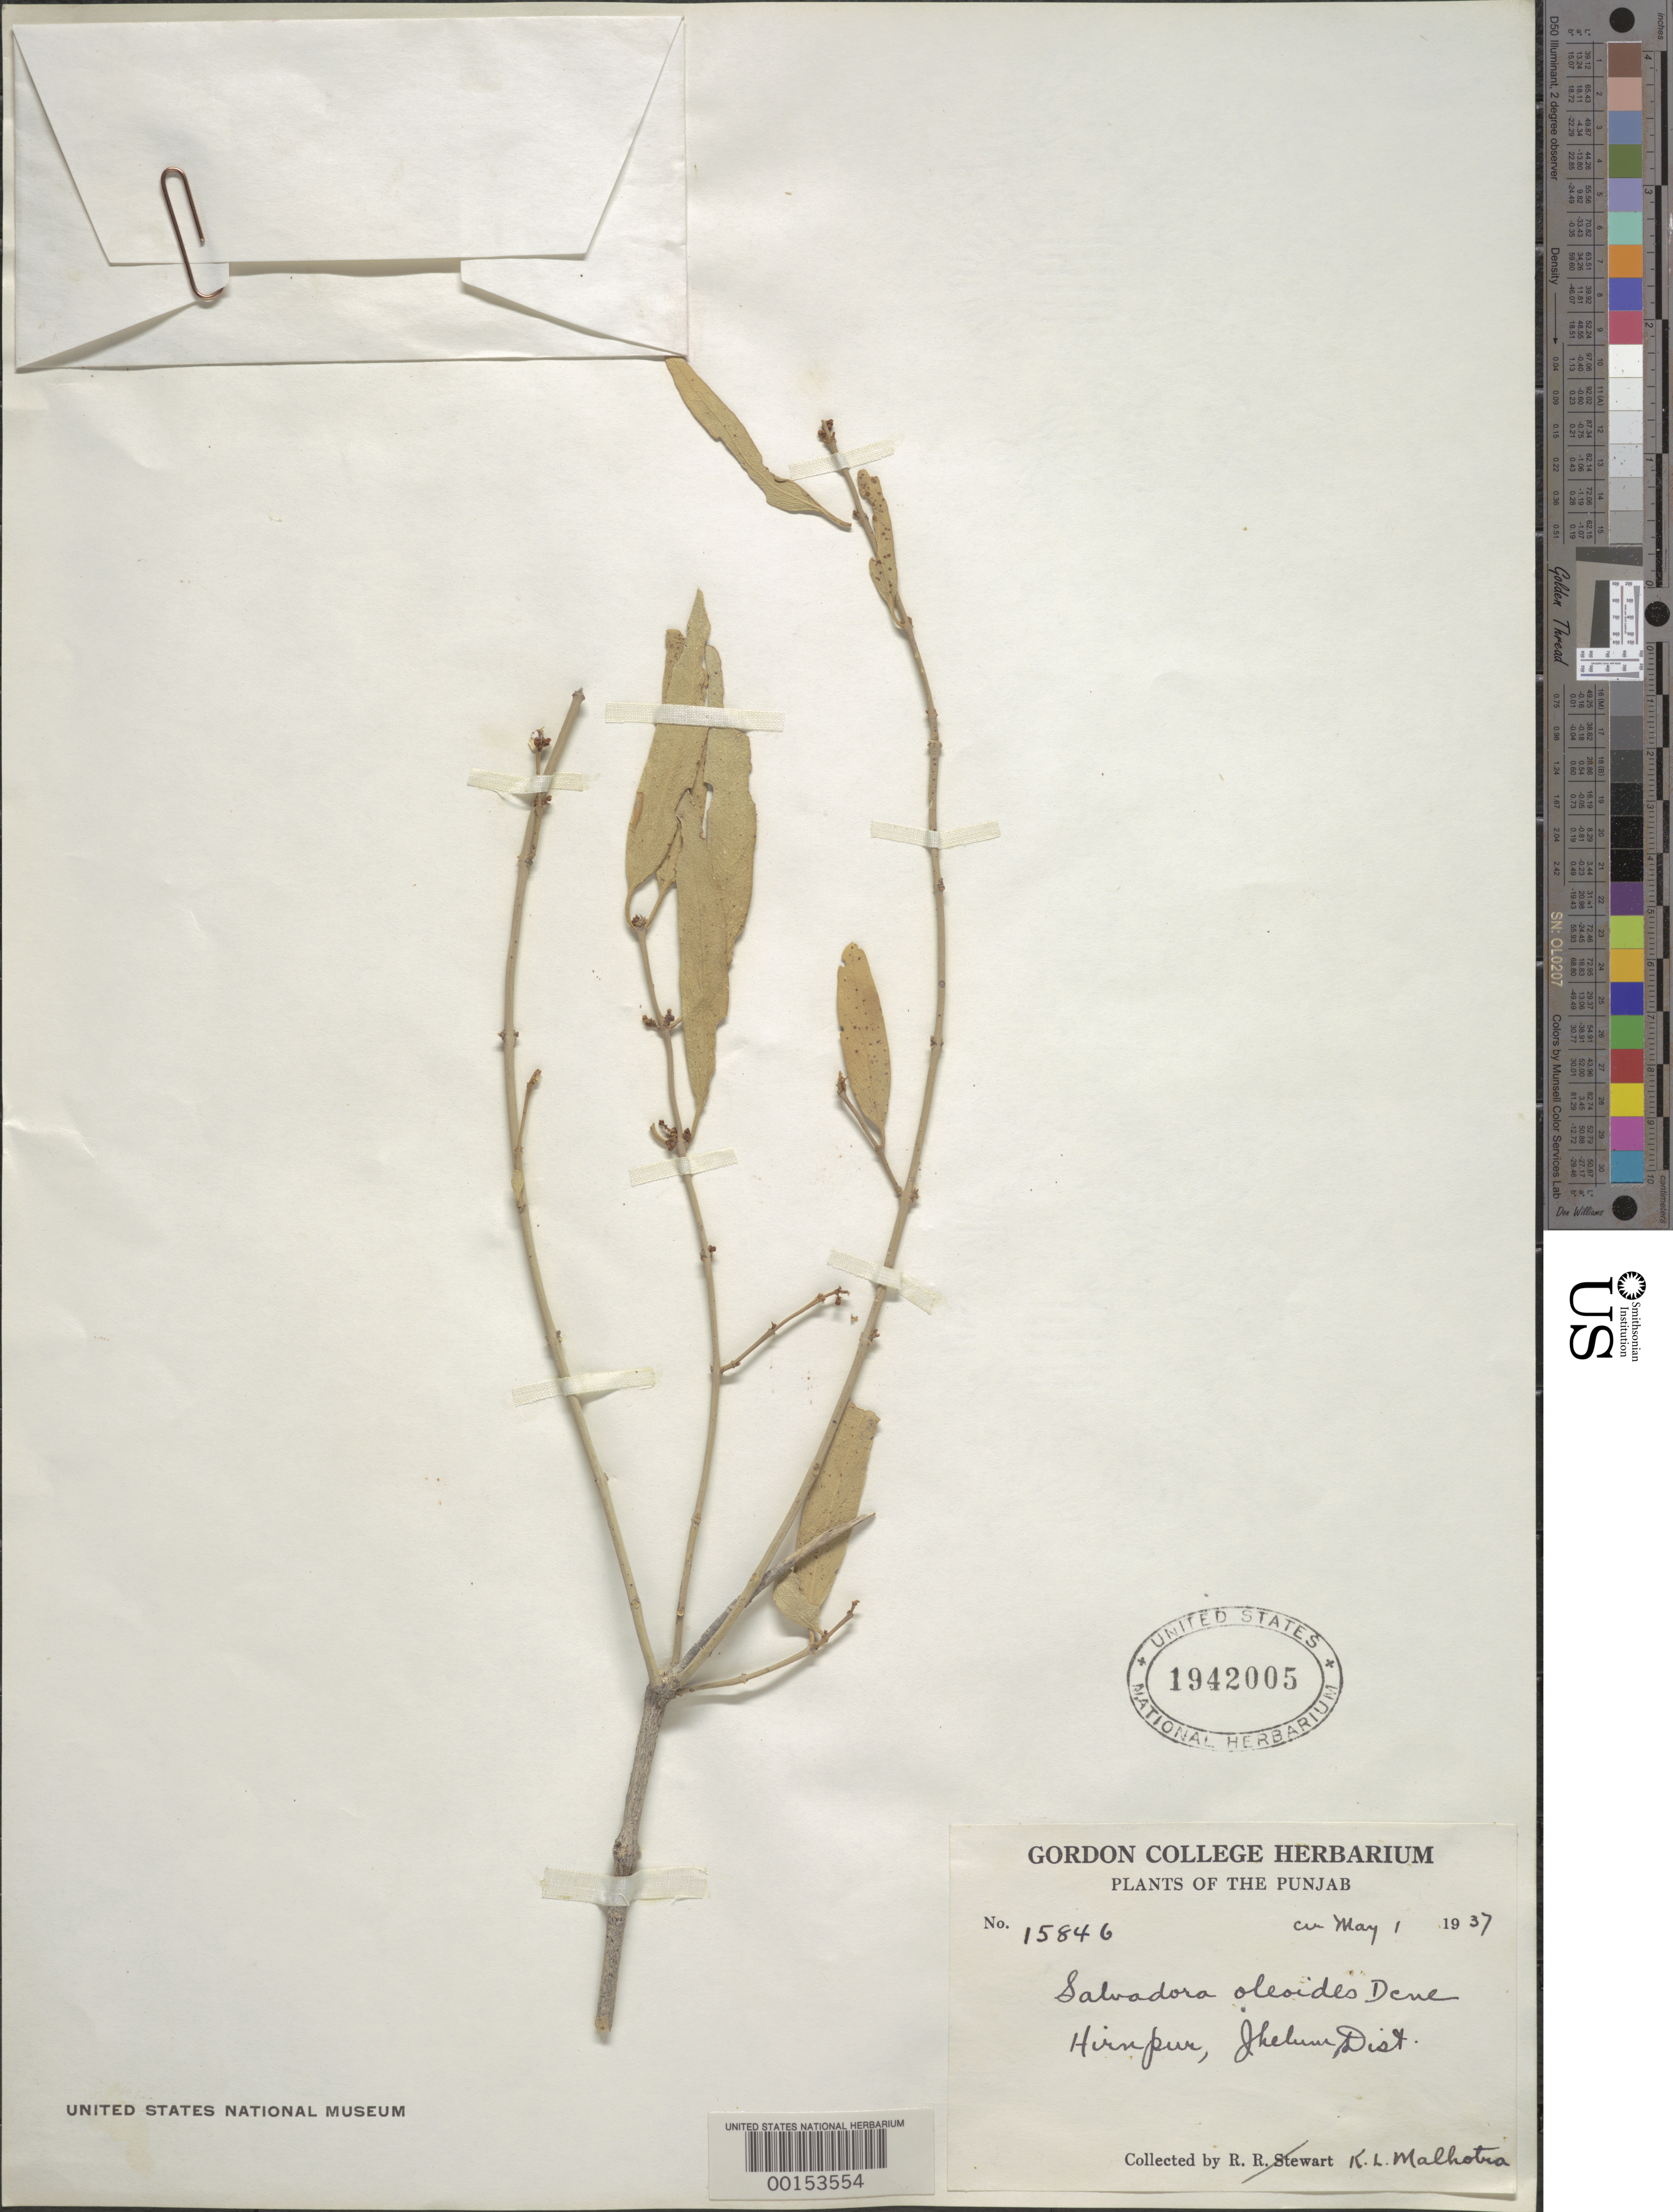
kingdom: Plantae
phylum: Tracheophyta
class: Magnoliopsida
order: Brassicales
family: Salvadoraceae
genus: Salvadora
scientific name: Salvadora oleoides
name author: Decne.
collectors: K. Malhotra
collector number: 15846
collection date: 1937-05-01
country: India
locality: Punjab. Hirupur, Jhelum Dist.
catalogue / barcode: US 1942005